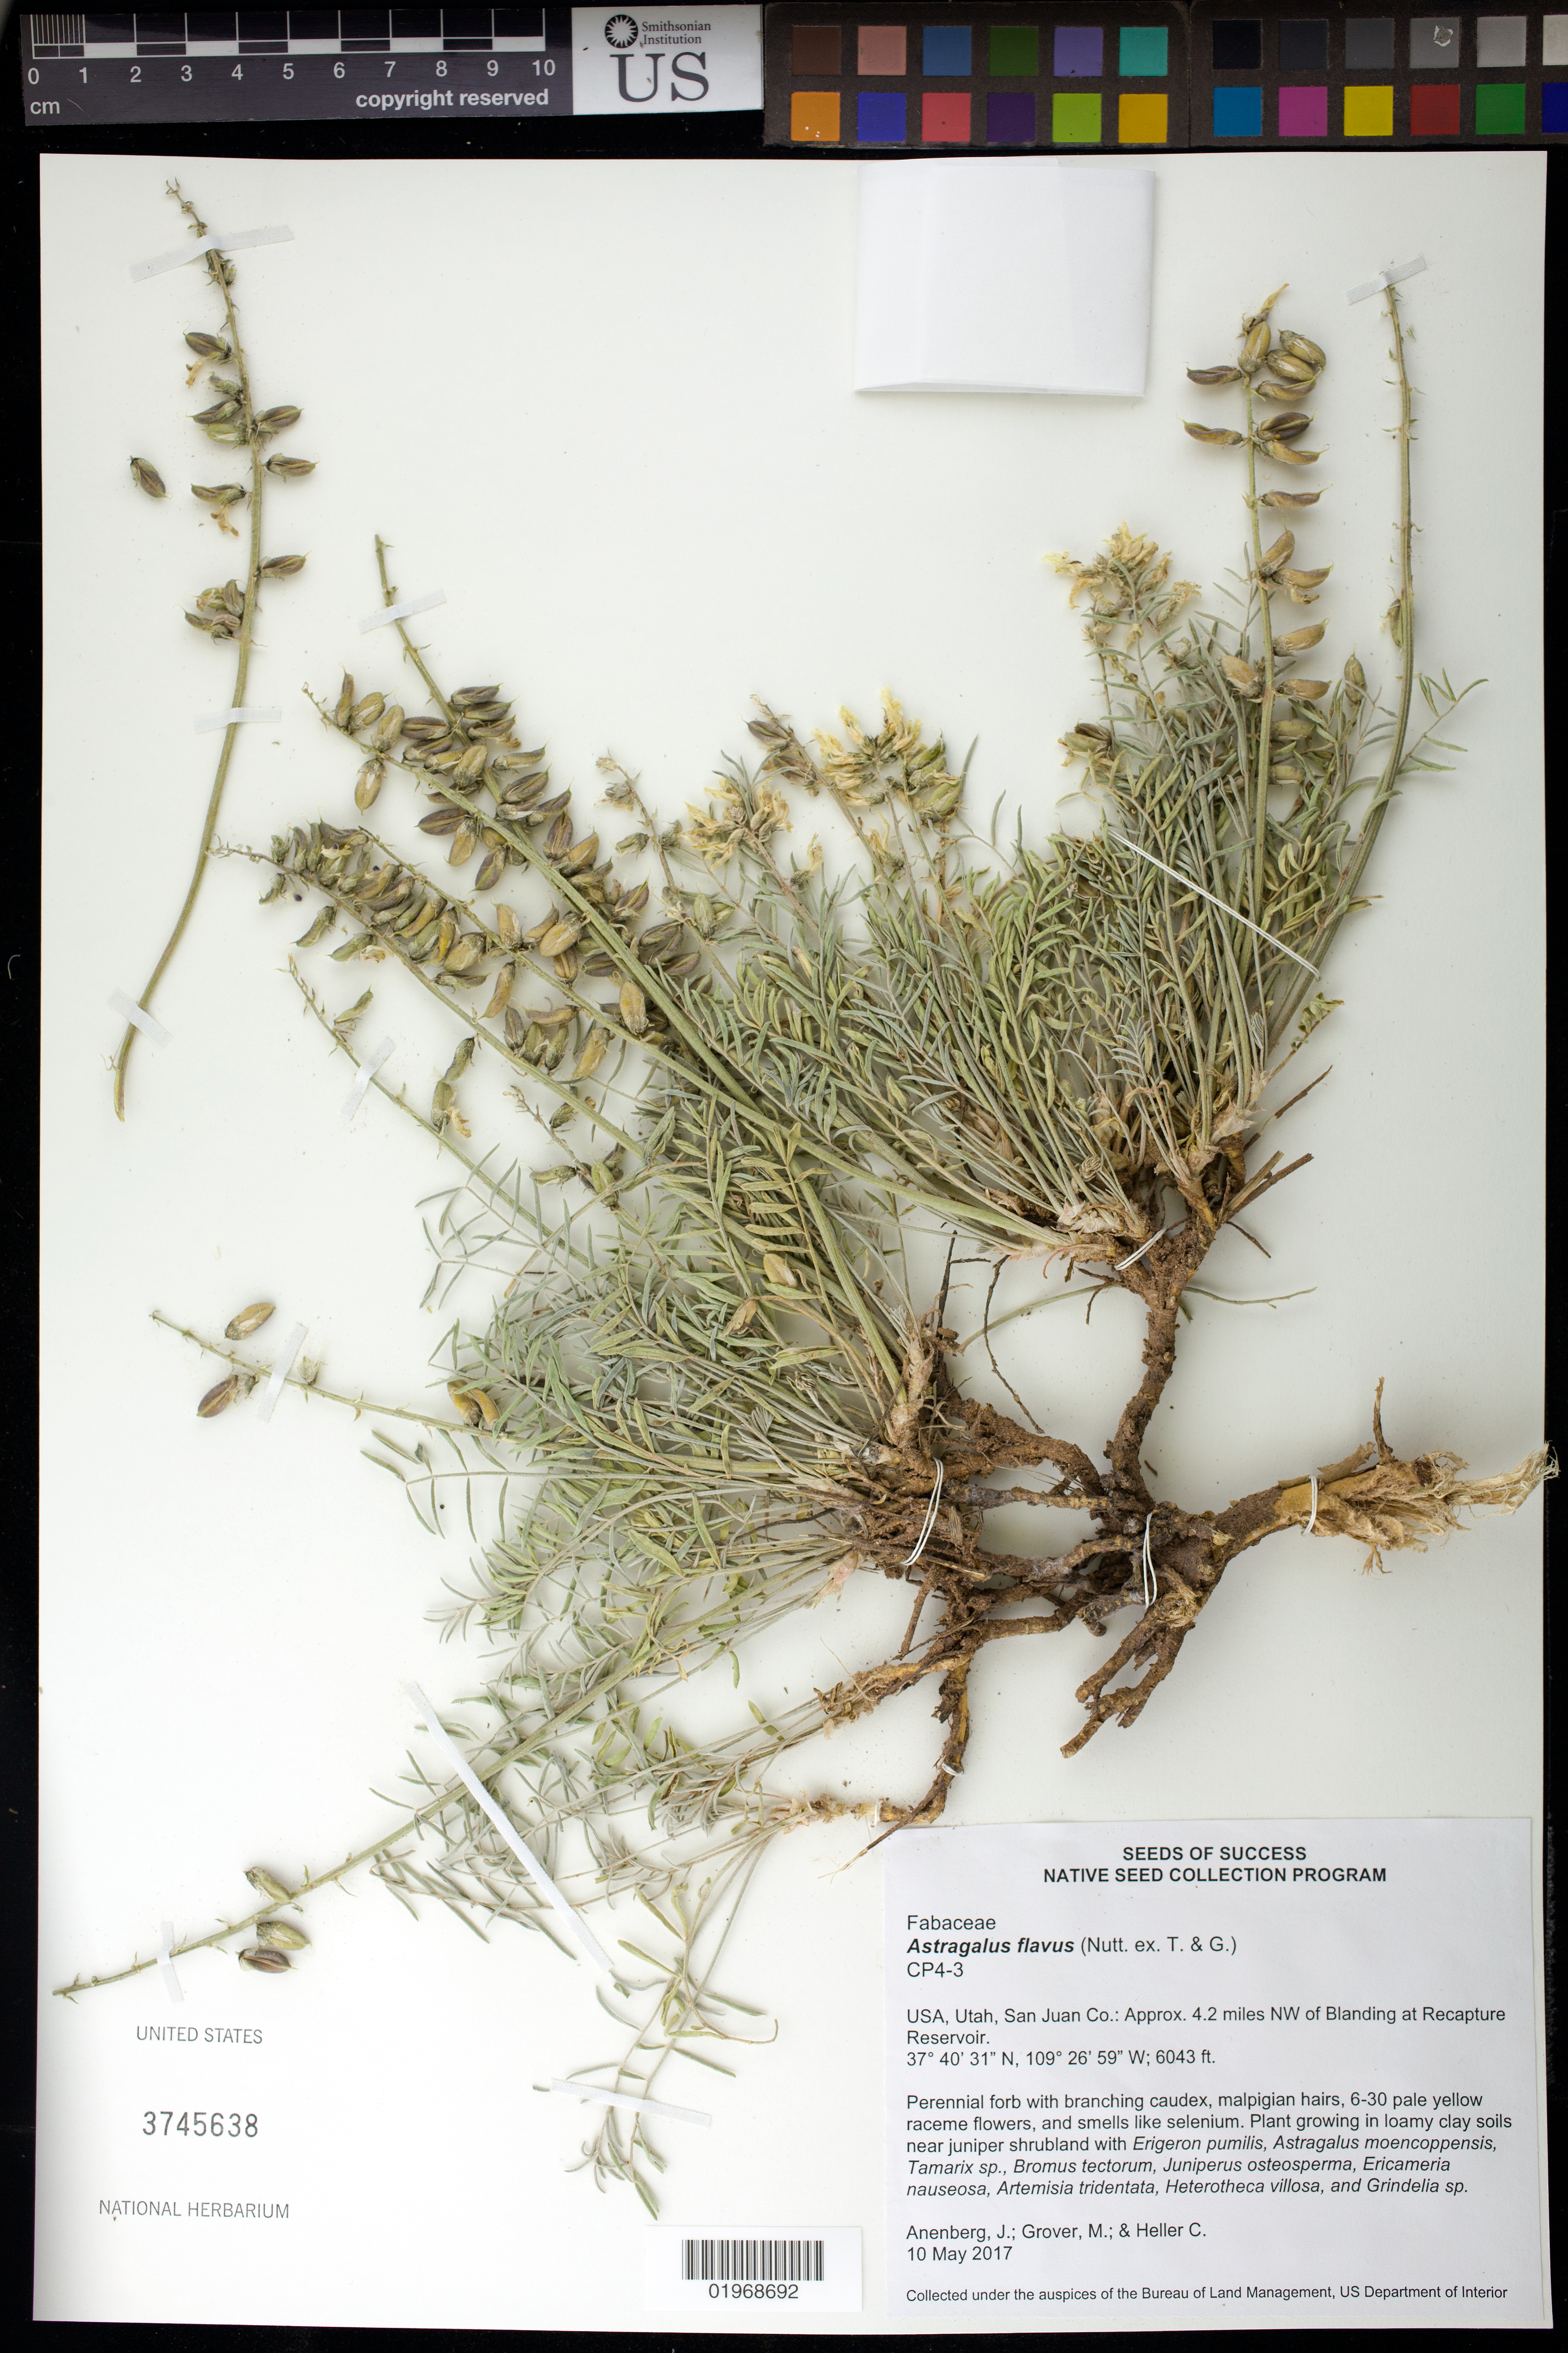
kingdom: Plantae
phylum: Tracheophyta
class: Magnoliopsida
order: Fabales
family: Fabaceae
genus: Astragalus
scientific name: Astragalus flavus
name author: Torr. & A. Gray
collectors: J. Anenberg, M. Grover & C. Heller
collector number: CP4-3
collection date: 2017-05-10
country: United States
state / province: Utah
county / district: San Juan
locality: Approx. 4.2 miles NW of Blanding at Recapture Reservoir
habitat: Loamy clay soils near juniper shrubland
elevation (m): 1842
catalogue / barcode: US 3745638